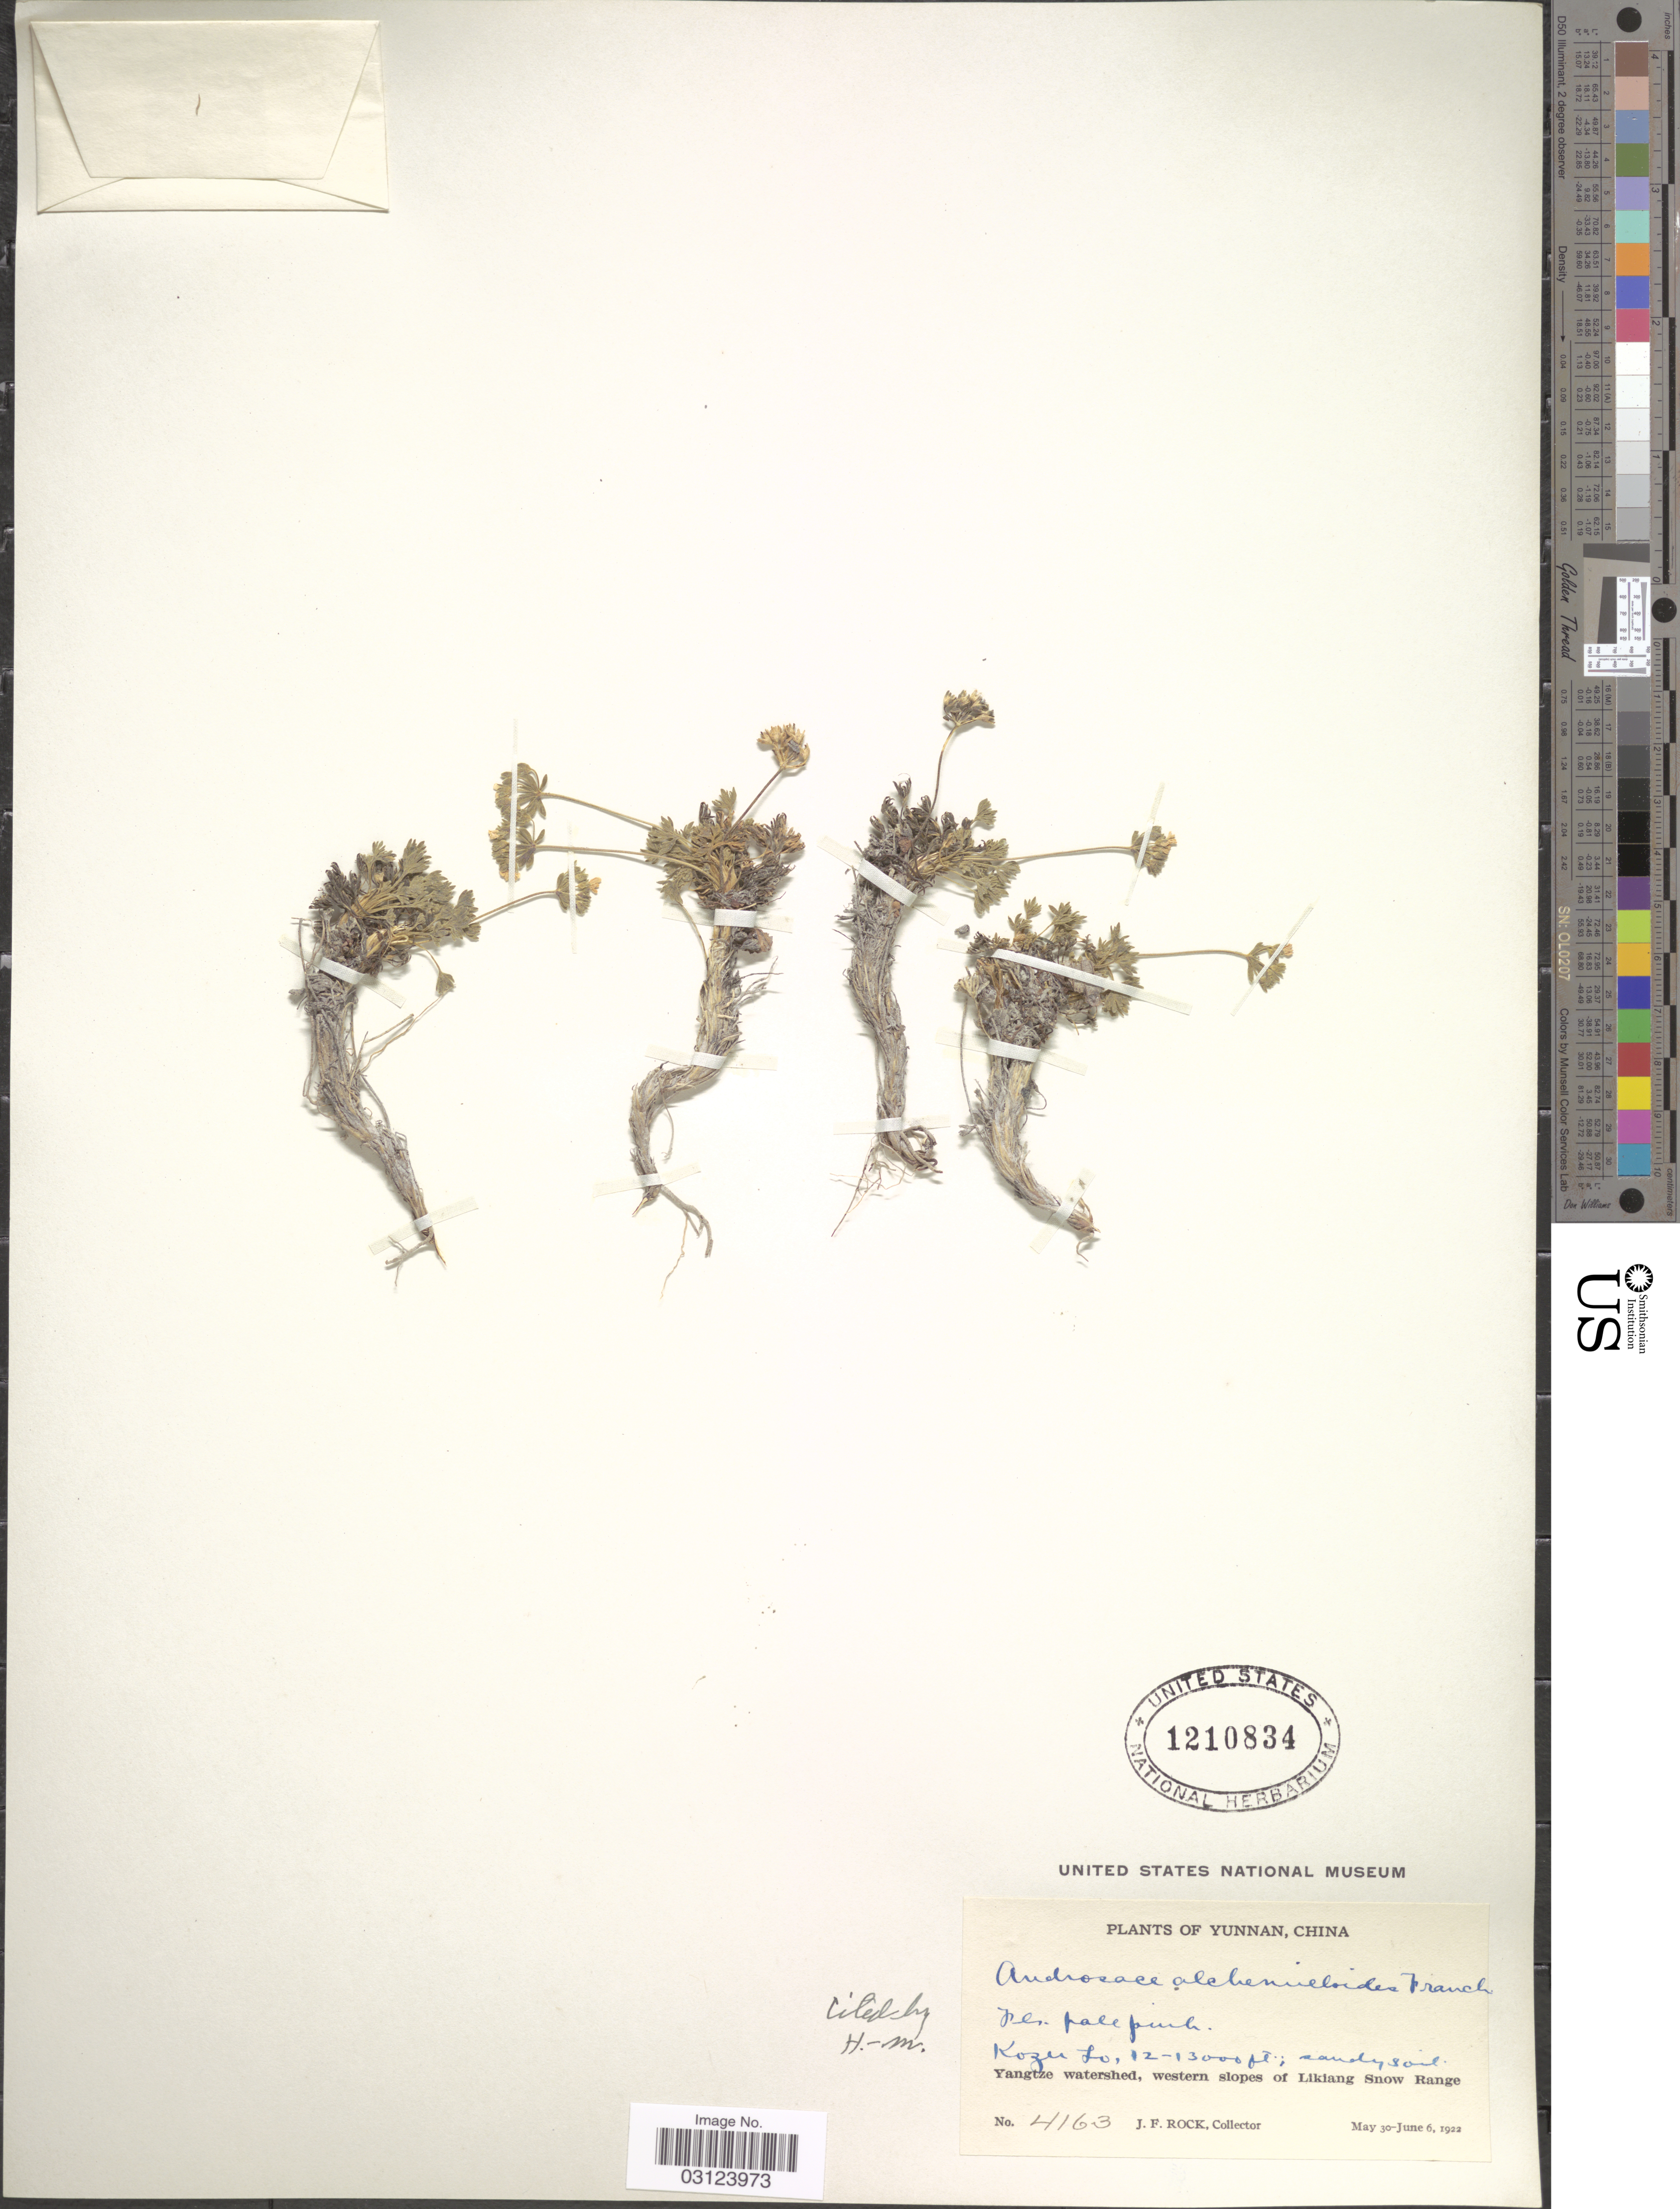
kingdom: Plantae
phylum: Tracheophyta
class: Magnoliopsida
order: Ericales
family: Primulaceae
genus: Androsace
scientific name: Androsace alchemilloides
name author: Franch.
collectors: J. Rock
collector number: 4163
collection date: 1922-05-30/1922-06-06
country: China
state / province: Yunnan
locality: Kozu Lo, Yangtze watershed, western slopes of Likiang Snow Range.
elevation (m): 3658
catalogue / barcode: US 1210834